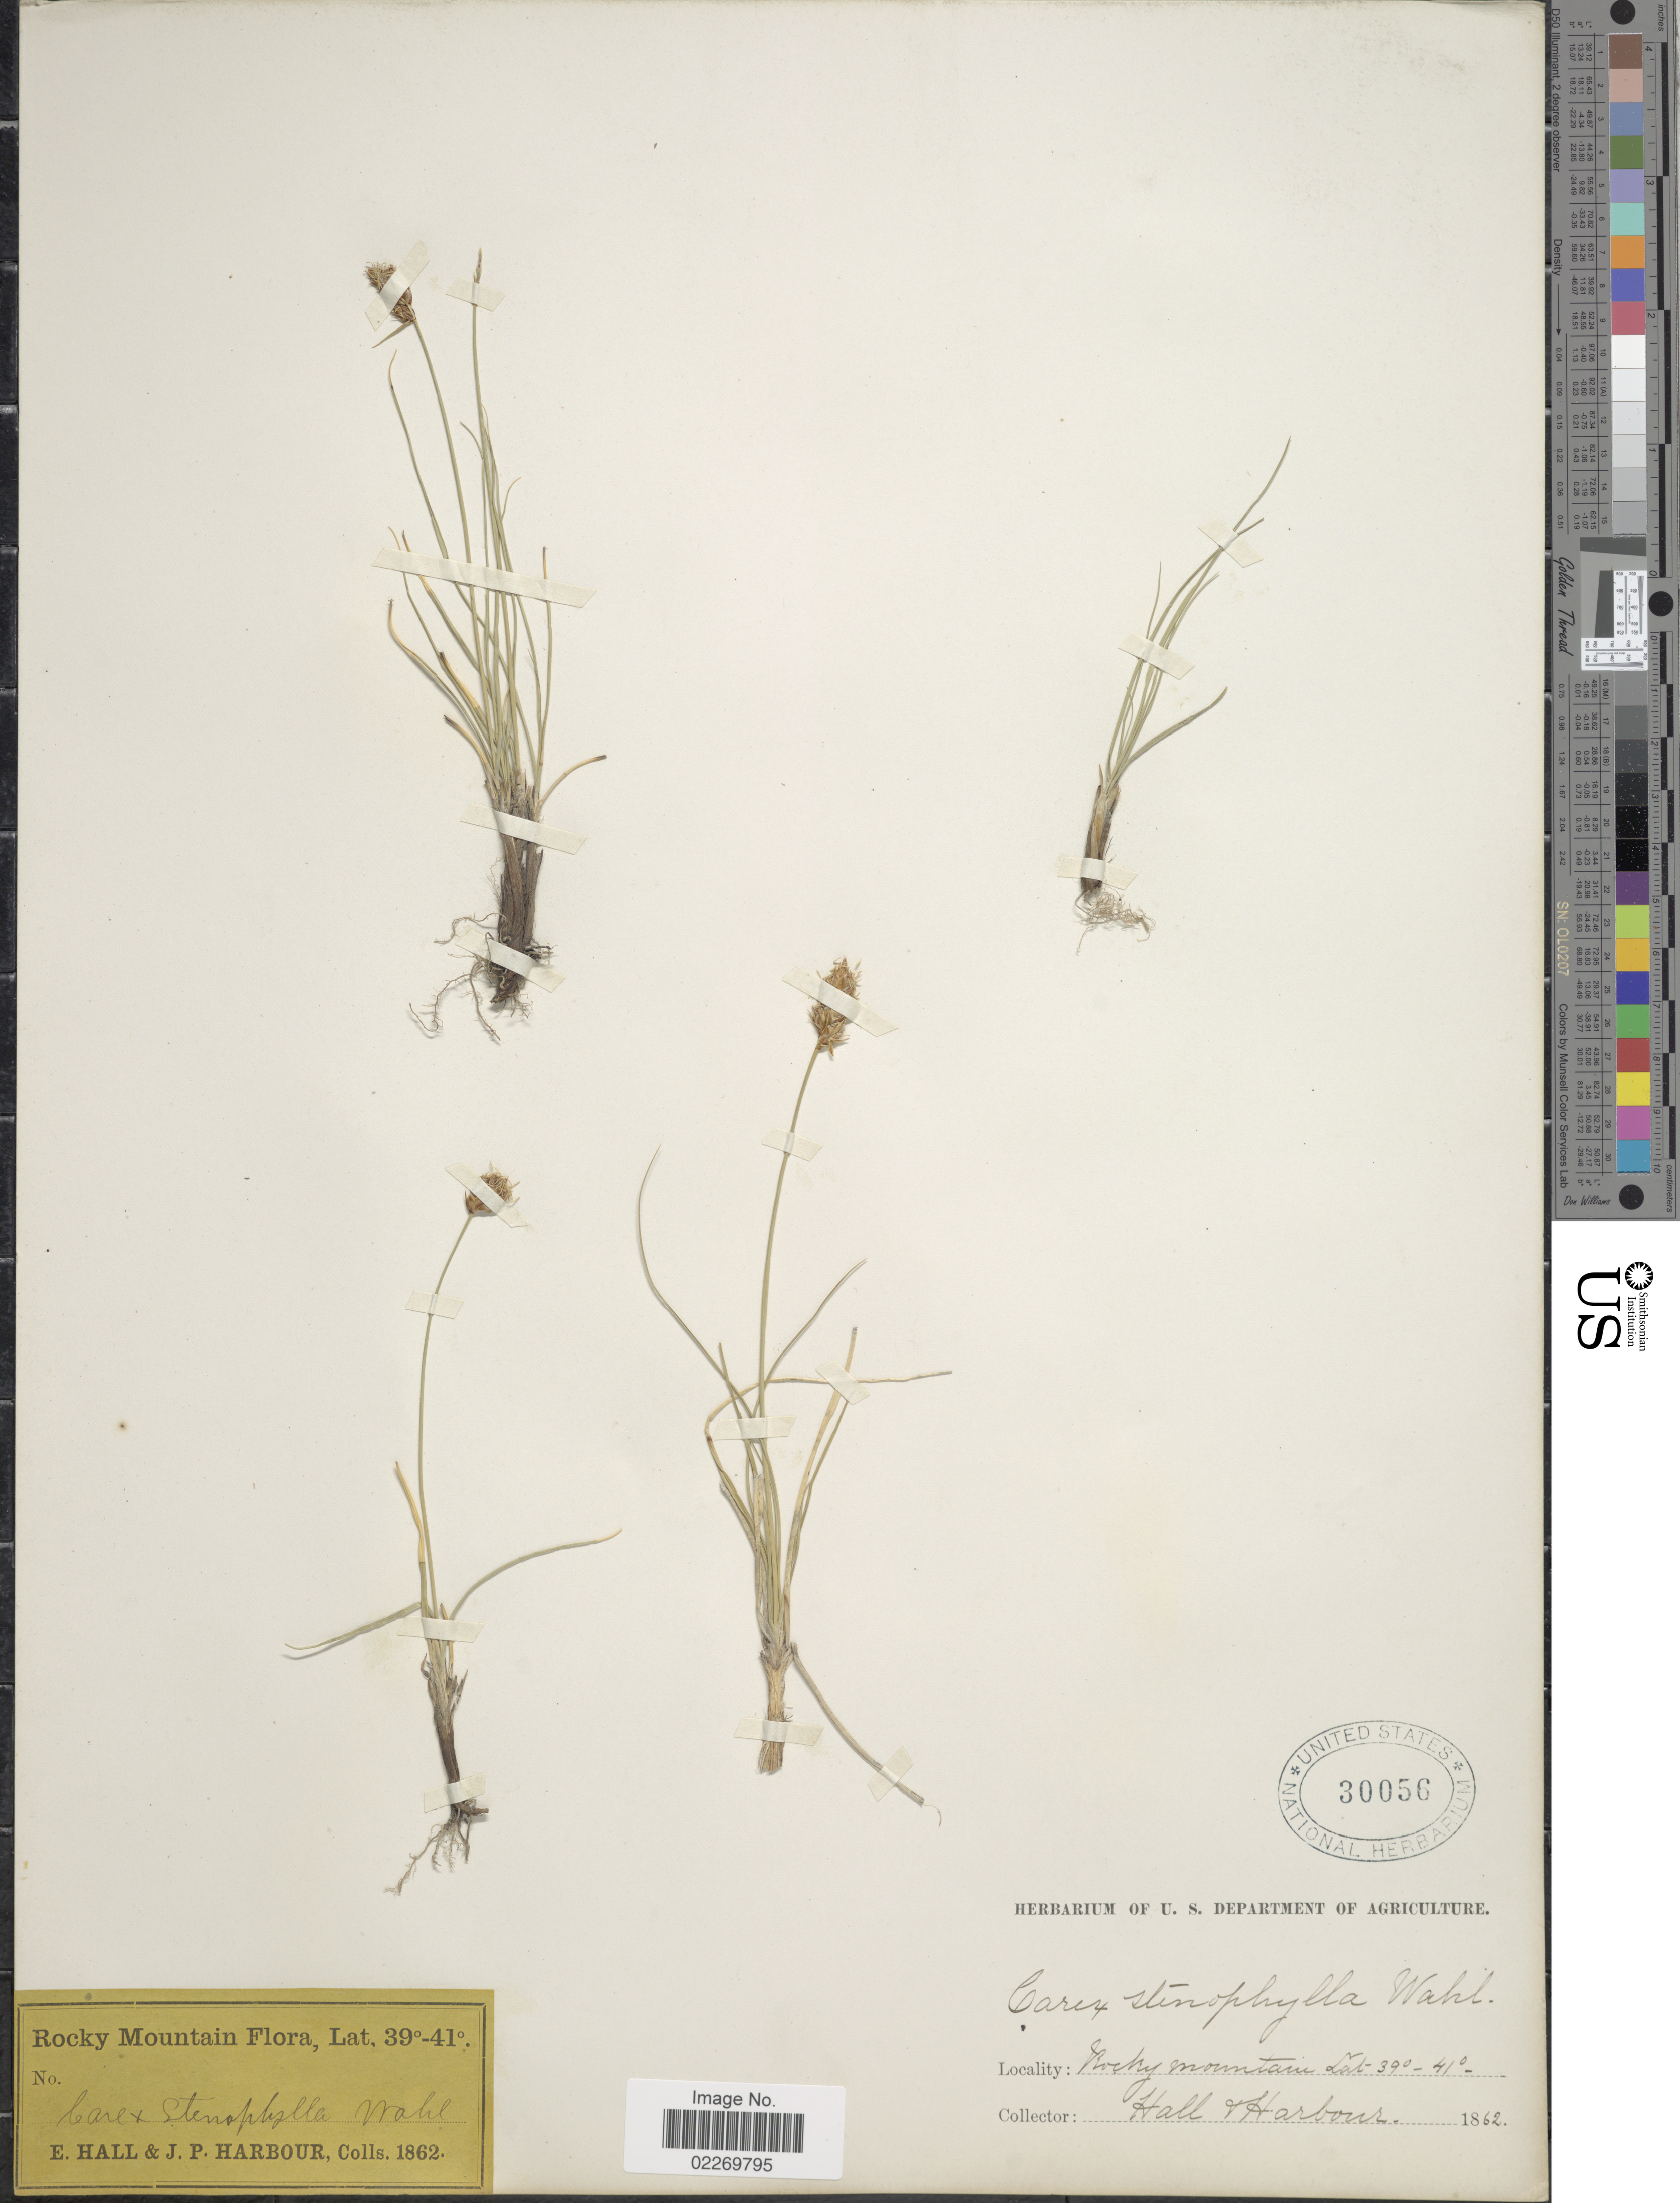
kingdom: Plantae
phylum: Tracheophyta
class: Liliopsida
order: Poales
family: Cyperaceae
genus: Carex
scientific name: Carex eleocharis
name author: L.H. Bailey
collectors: E. Hall & J. Harbour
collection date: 1862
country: United States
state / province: Colorado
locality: Rocky Mtns.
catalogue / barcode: US 30056